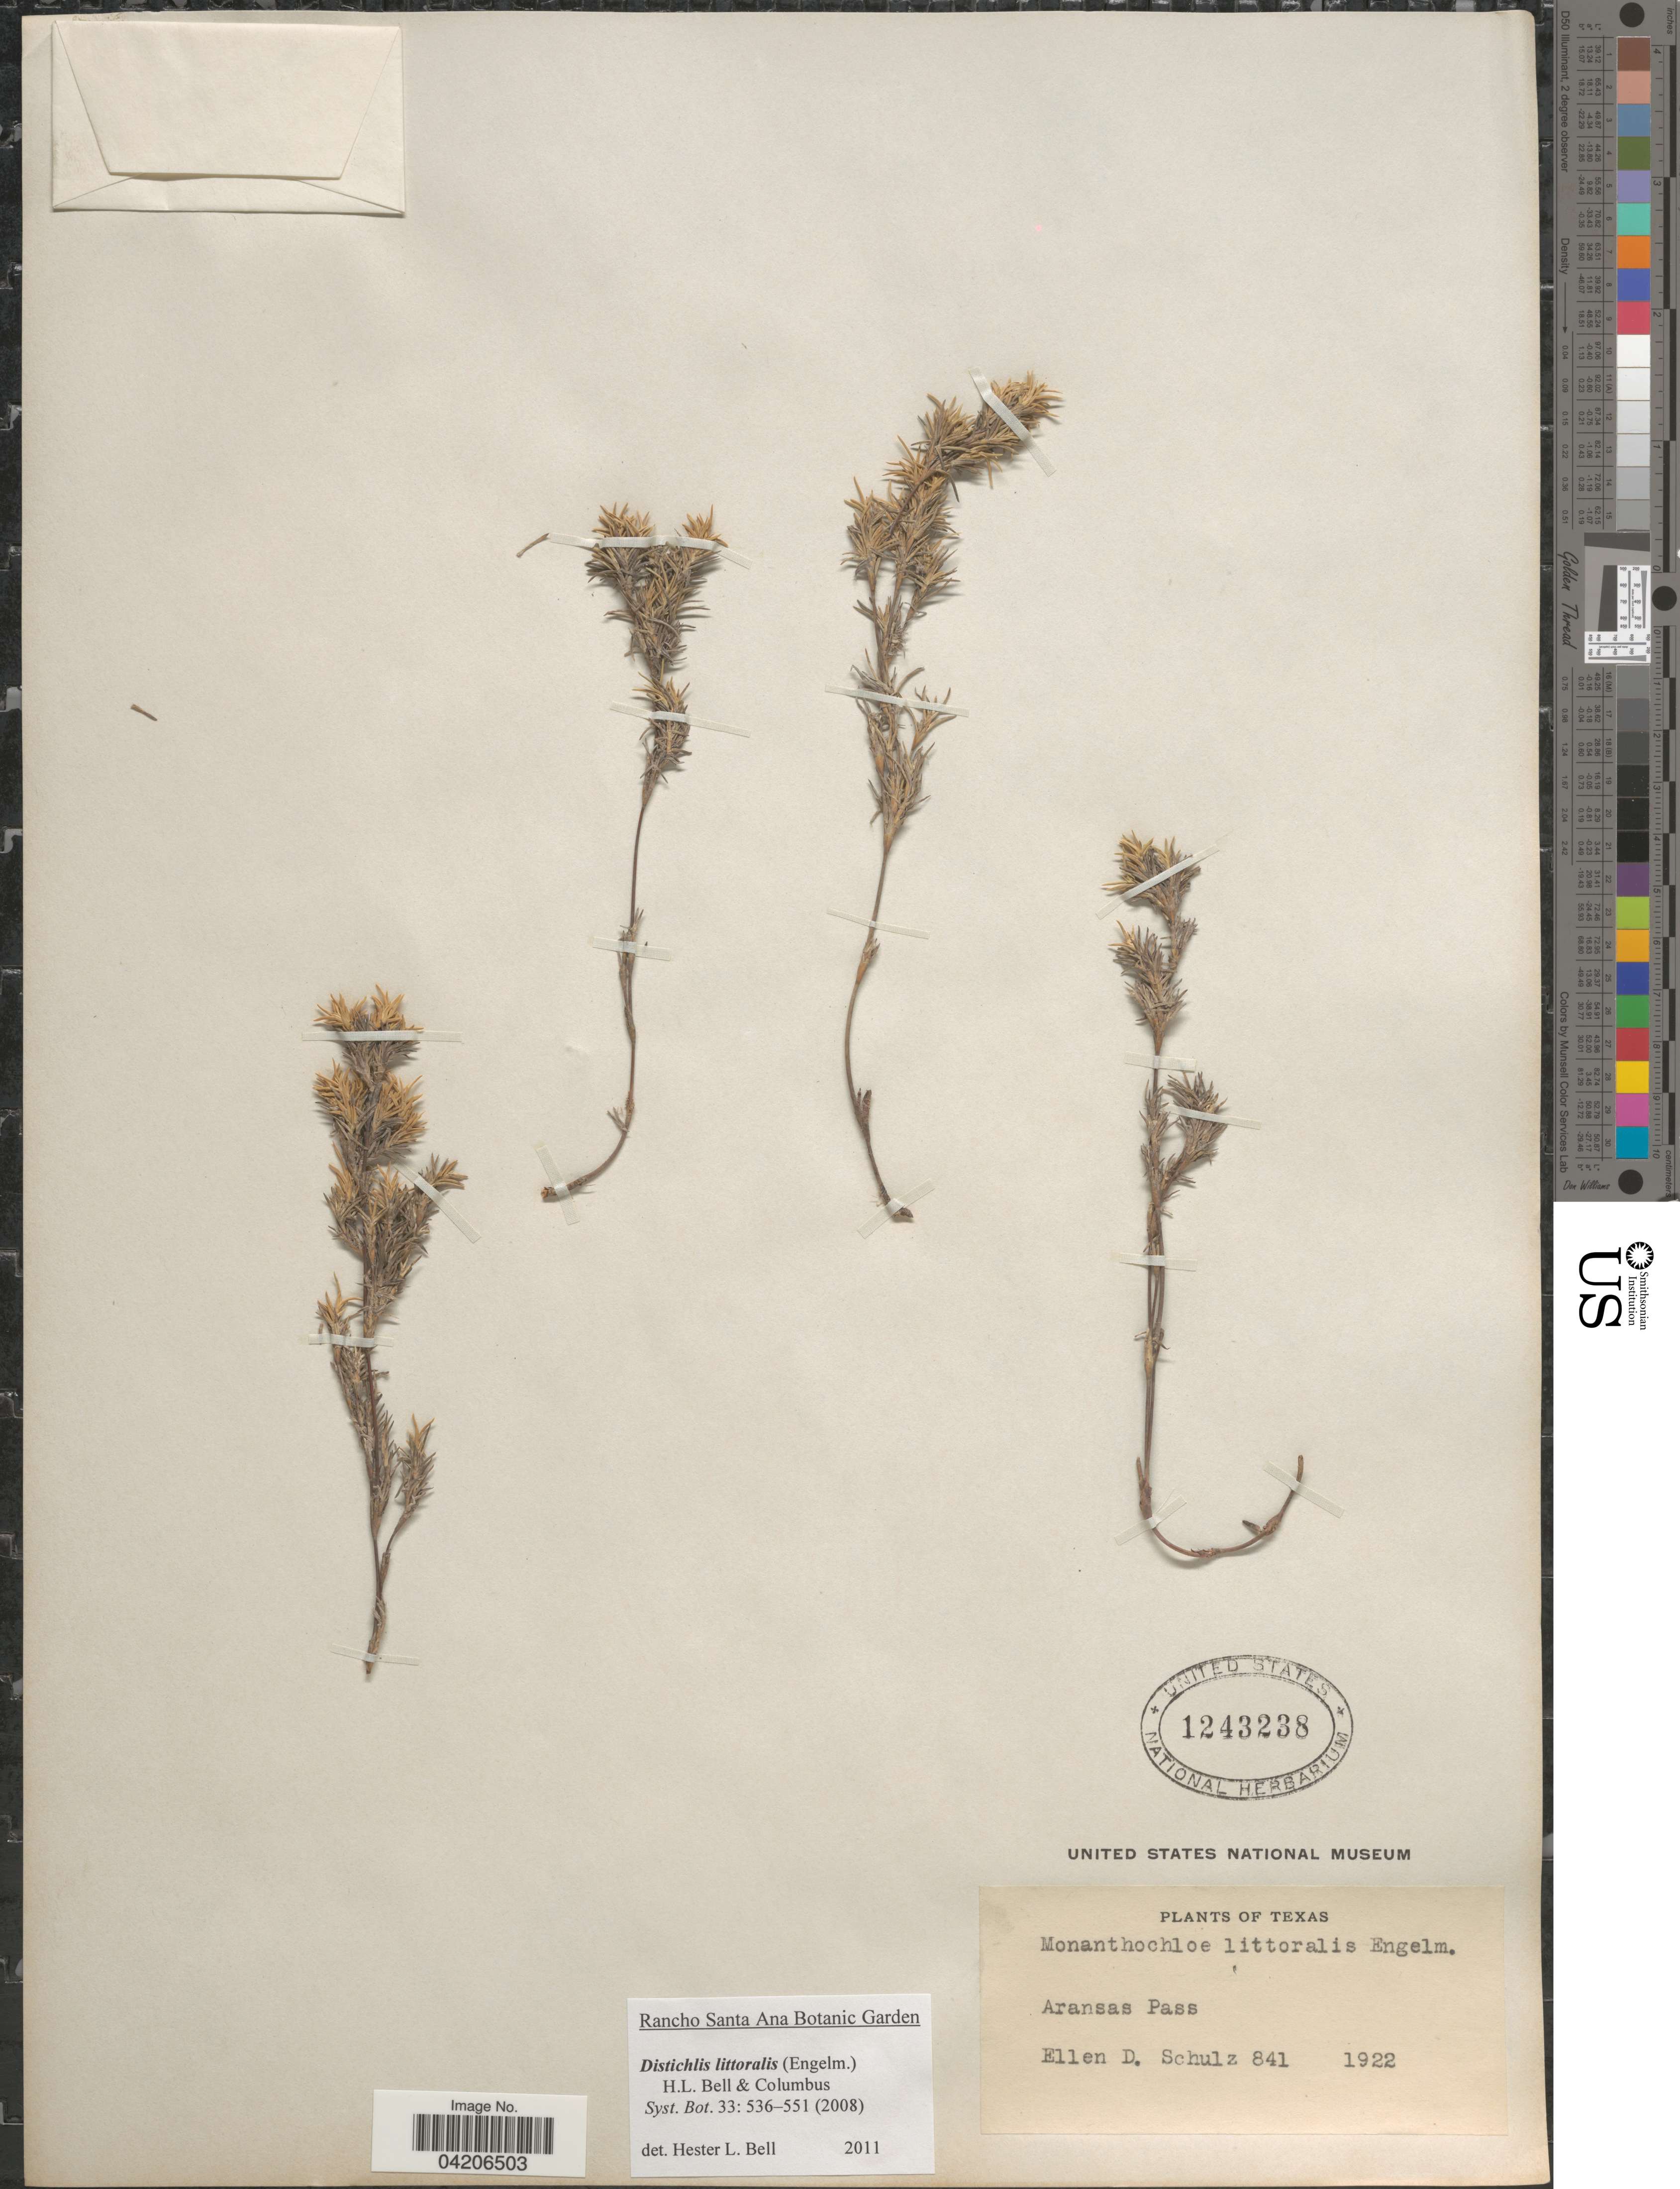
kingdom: Plantae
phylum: Tracheophyta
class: Liliopsida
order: Poales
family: Poaceae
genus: Distichlis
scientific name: Distichlis littoralis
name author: (Engelm.) H.L. Bell & Columbus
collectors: E. D. Schulz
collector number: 841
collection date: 1922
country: United States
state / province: Texas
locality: Aransas Pass.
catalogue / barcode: US 1243238